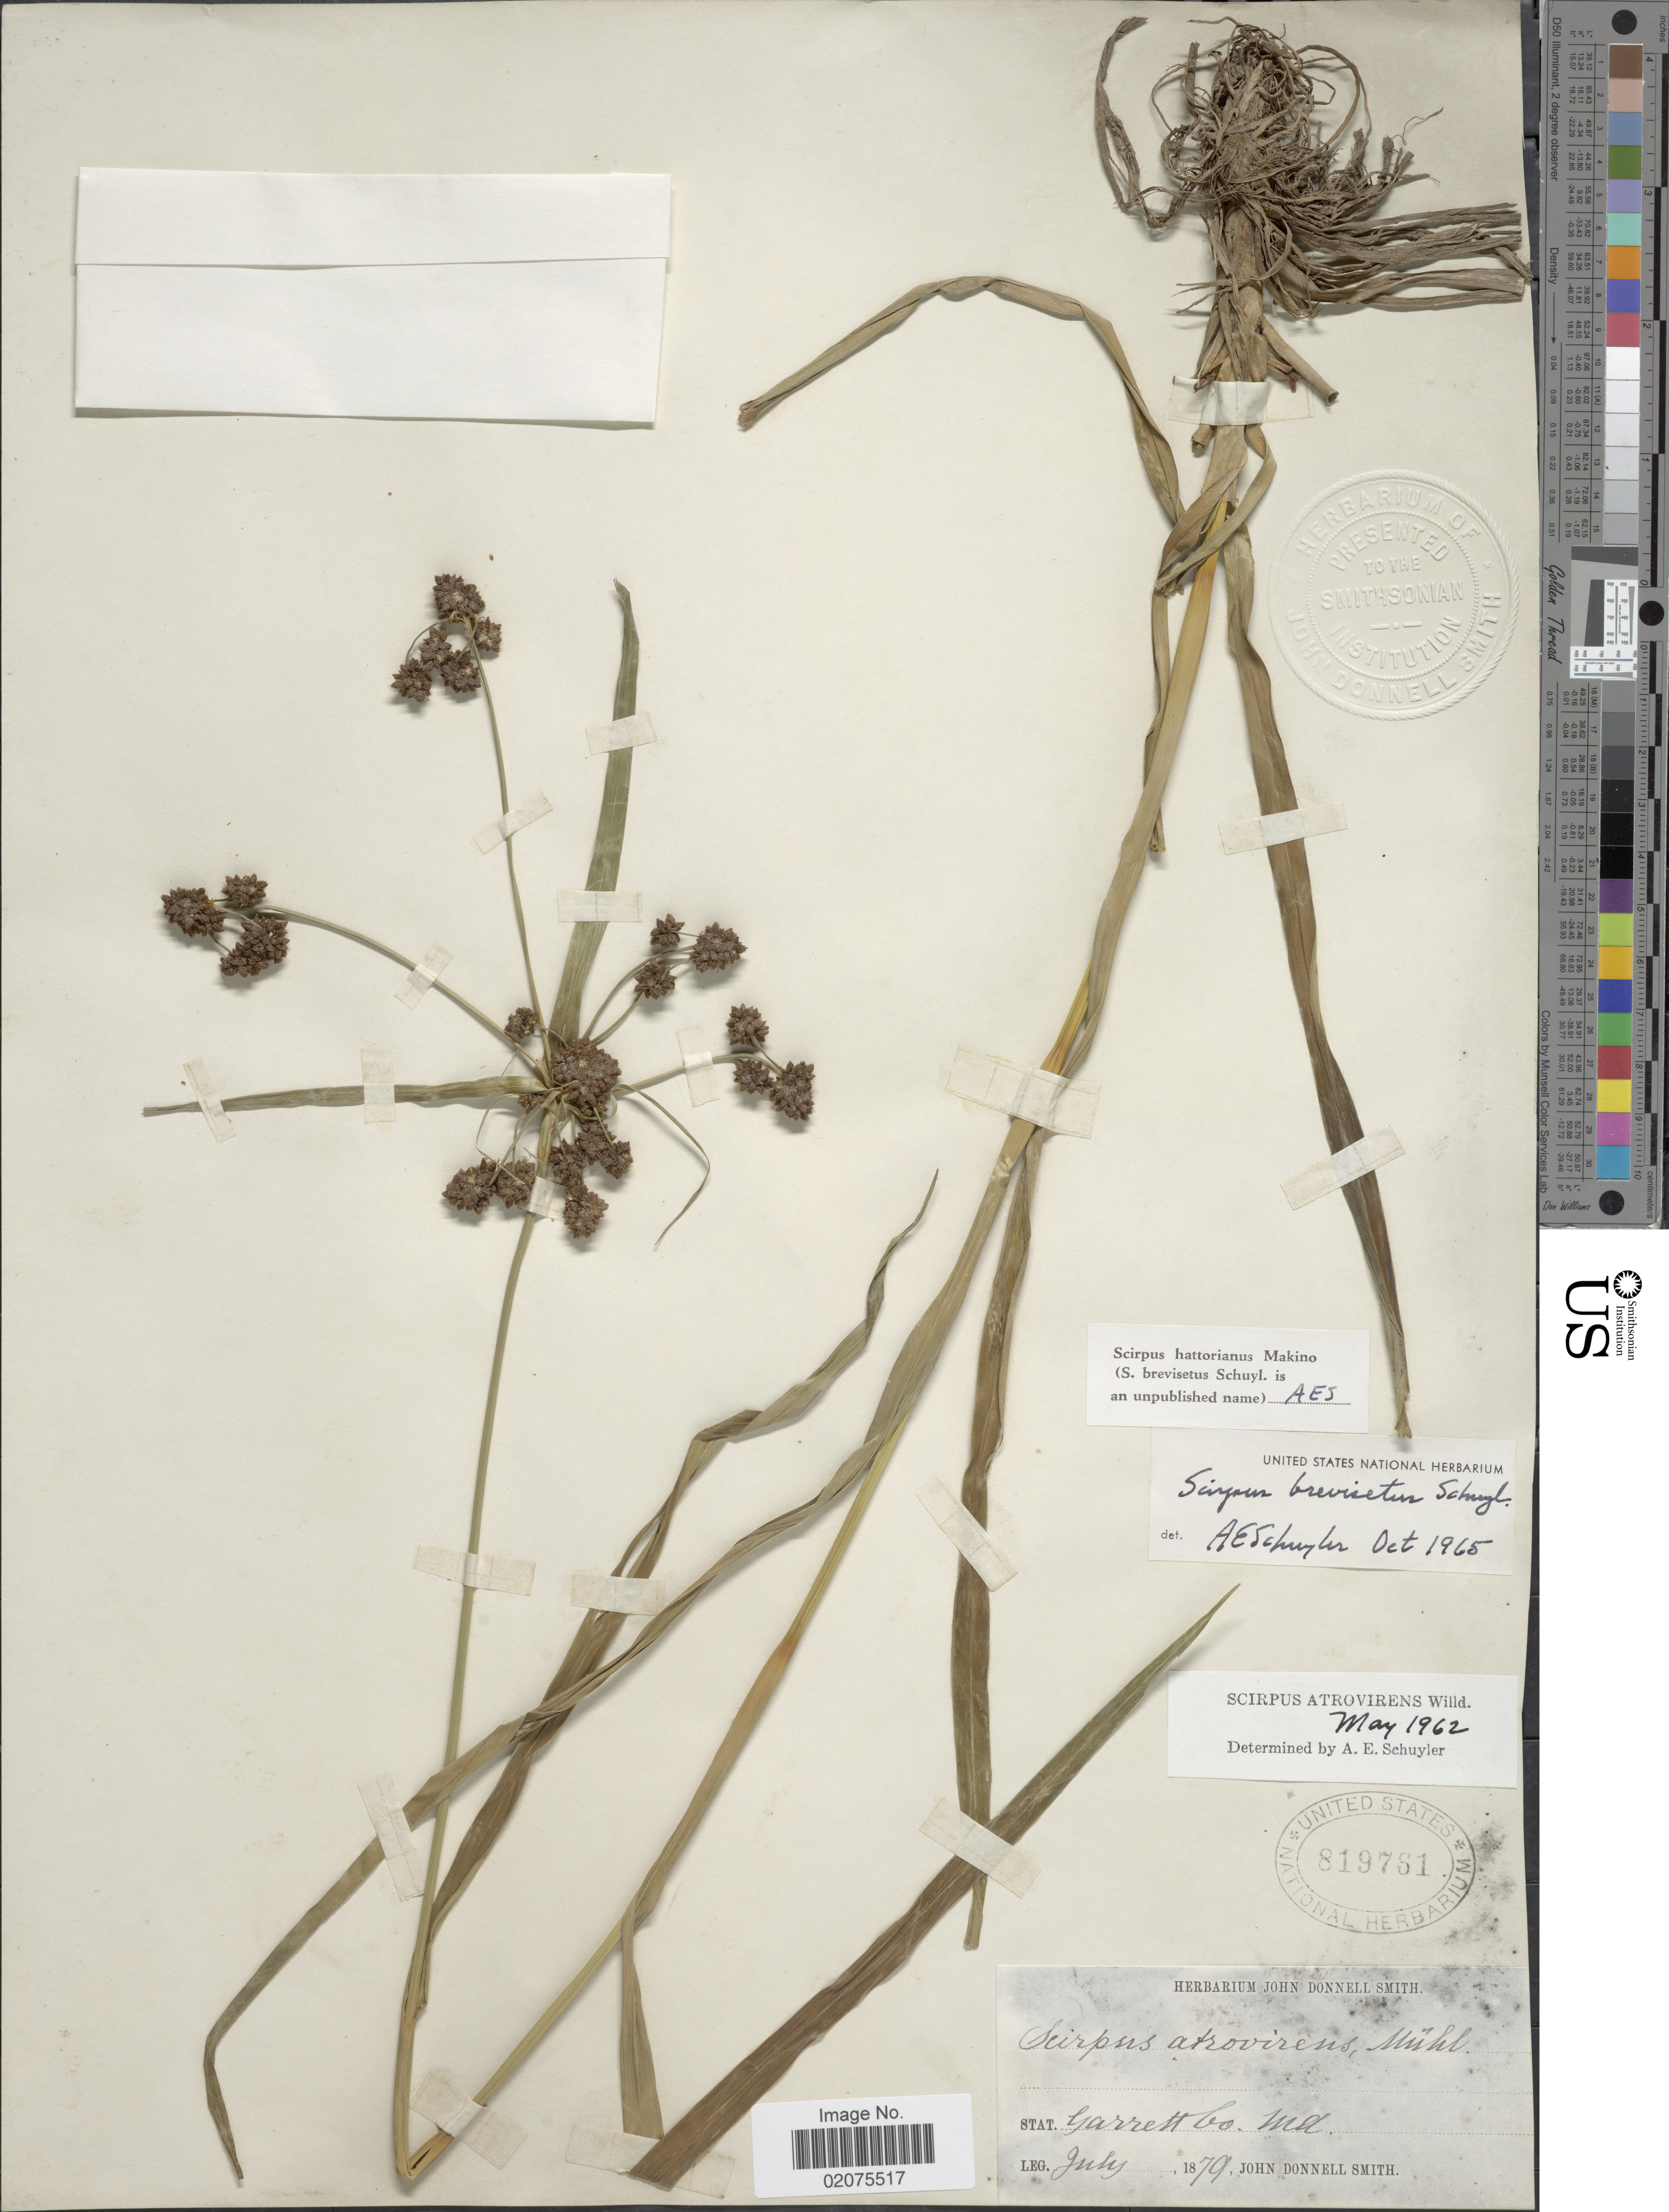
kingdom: Plantae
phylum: Tracheophyta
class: Liliopsida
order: Poales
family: Cyperaceae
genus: Scirpus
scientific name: Scirpus hattorianus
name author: Makino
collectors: J. Donnell Smith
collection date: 1879-07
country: United States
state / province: Maryland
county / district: Garrett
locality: Garrett Co.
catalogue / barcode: US 819761